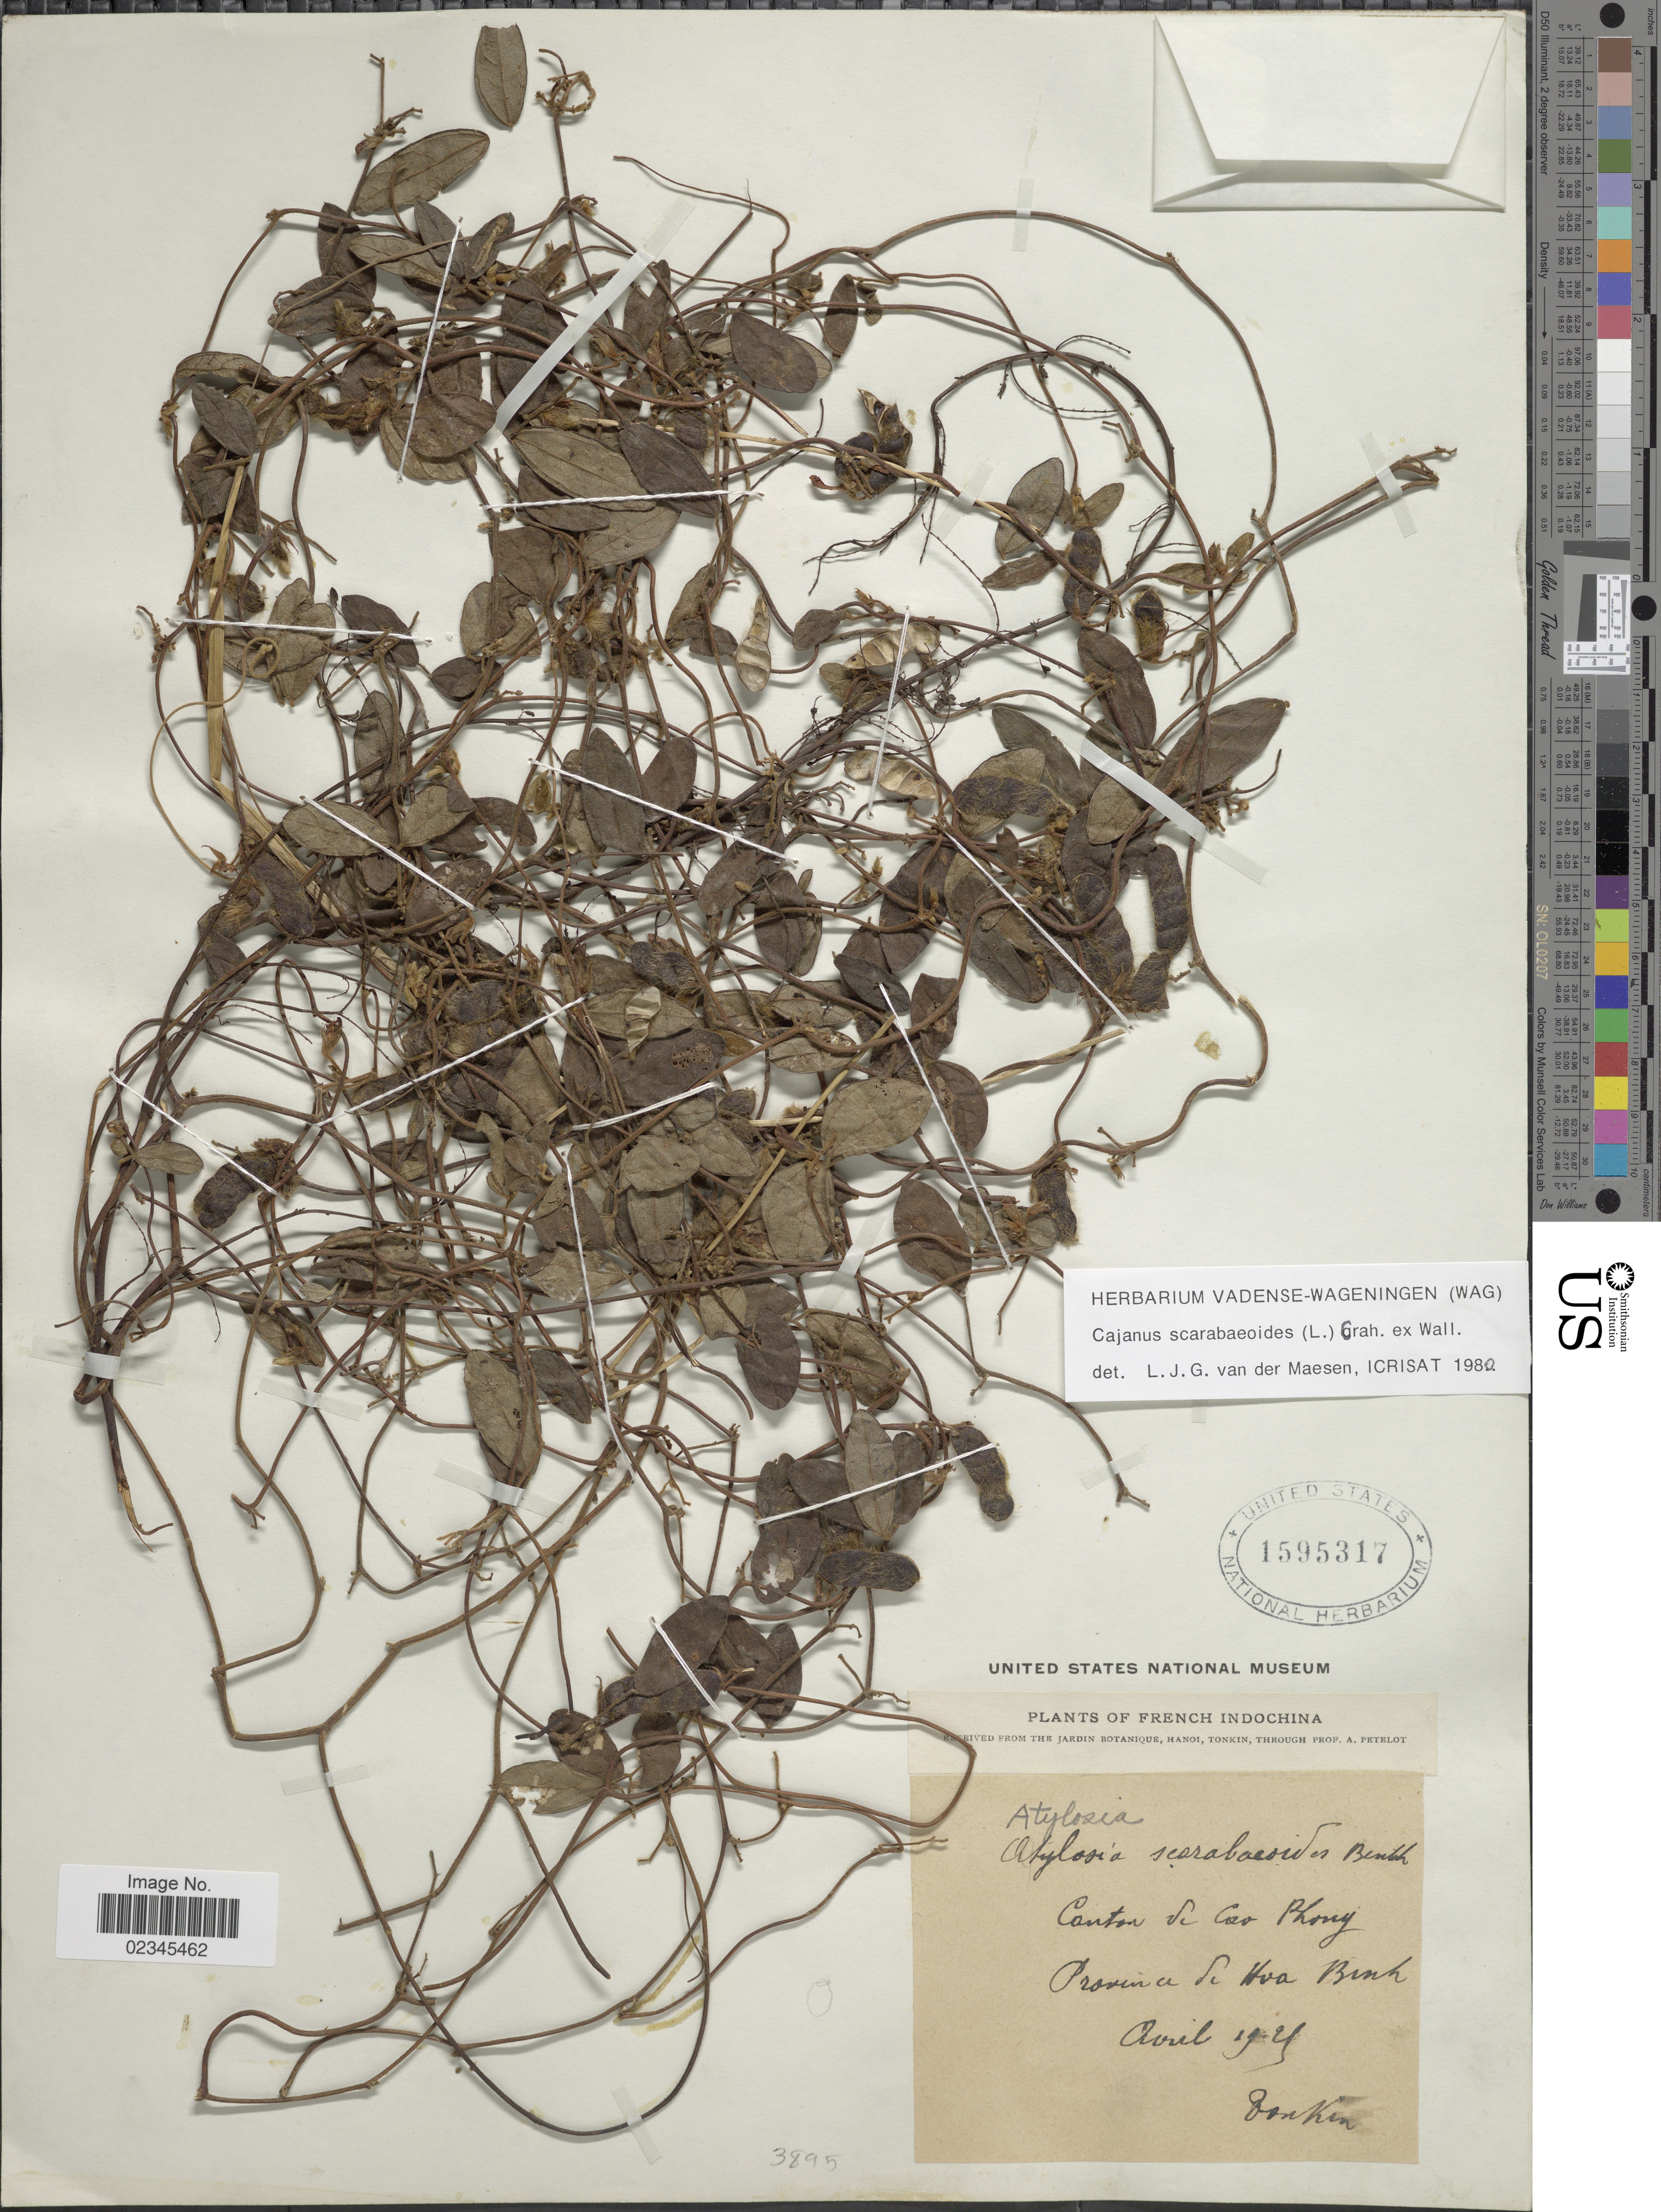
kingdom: Plantae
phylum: Tracheophyta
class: Magnoliopsida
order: Fabales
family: Fabaceae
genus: Cajanus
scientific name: Cajanus scarabaeoides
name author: (L.) Thou. ex Graham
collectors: A. Petelot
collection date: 1921-04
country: Vietnam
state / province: Hoa Binh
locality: Tonkin. French Indochina. Canton de Cao Phong, Provincia de Hoa Binh.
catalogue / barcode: US 1595317